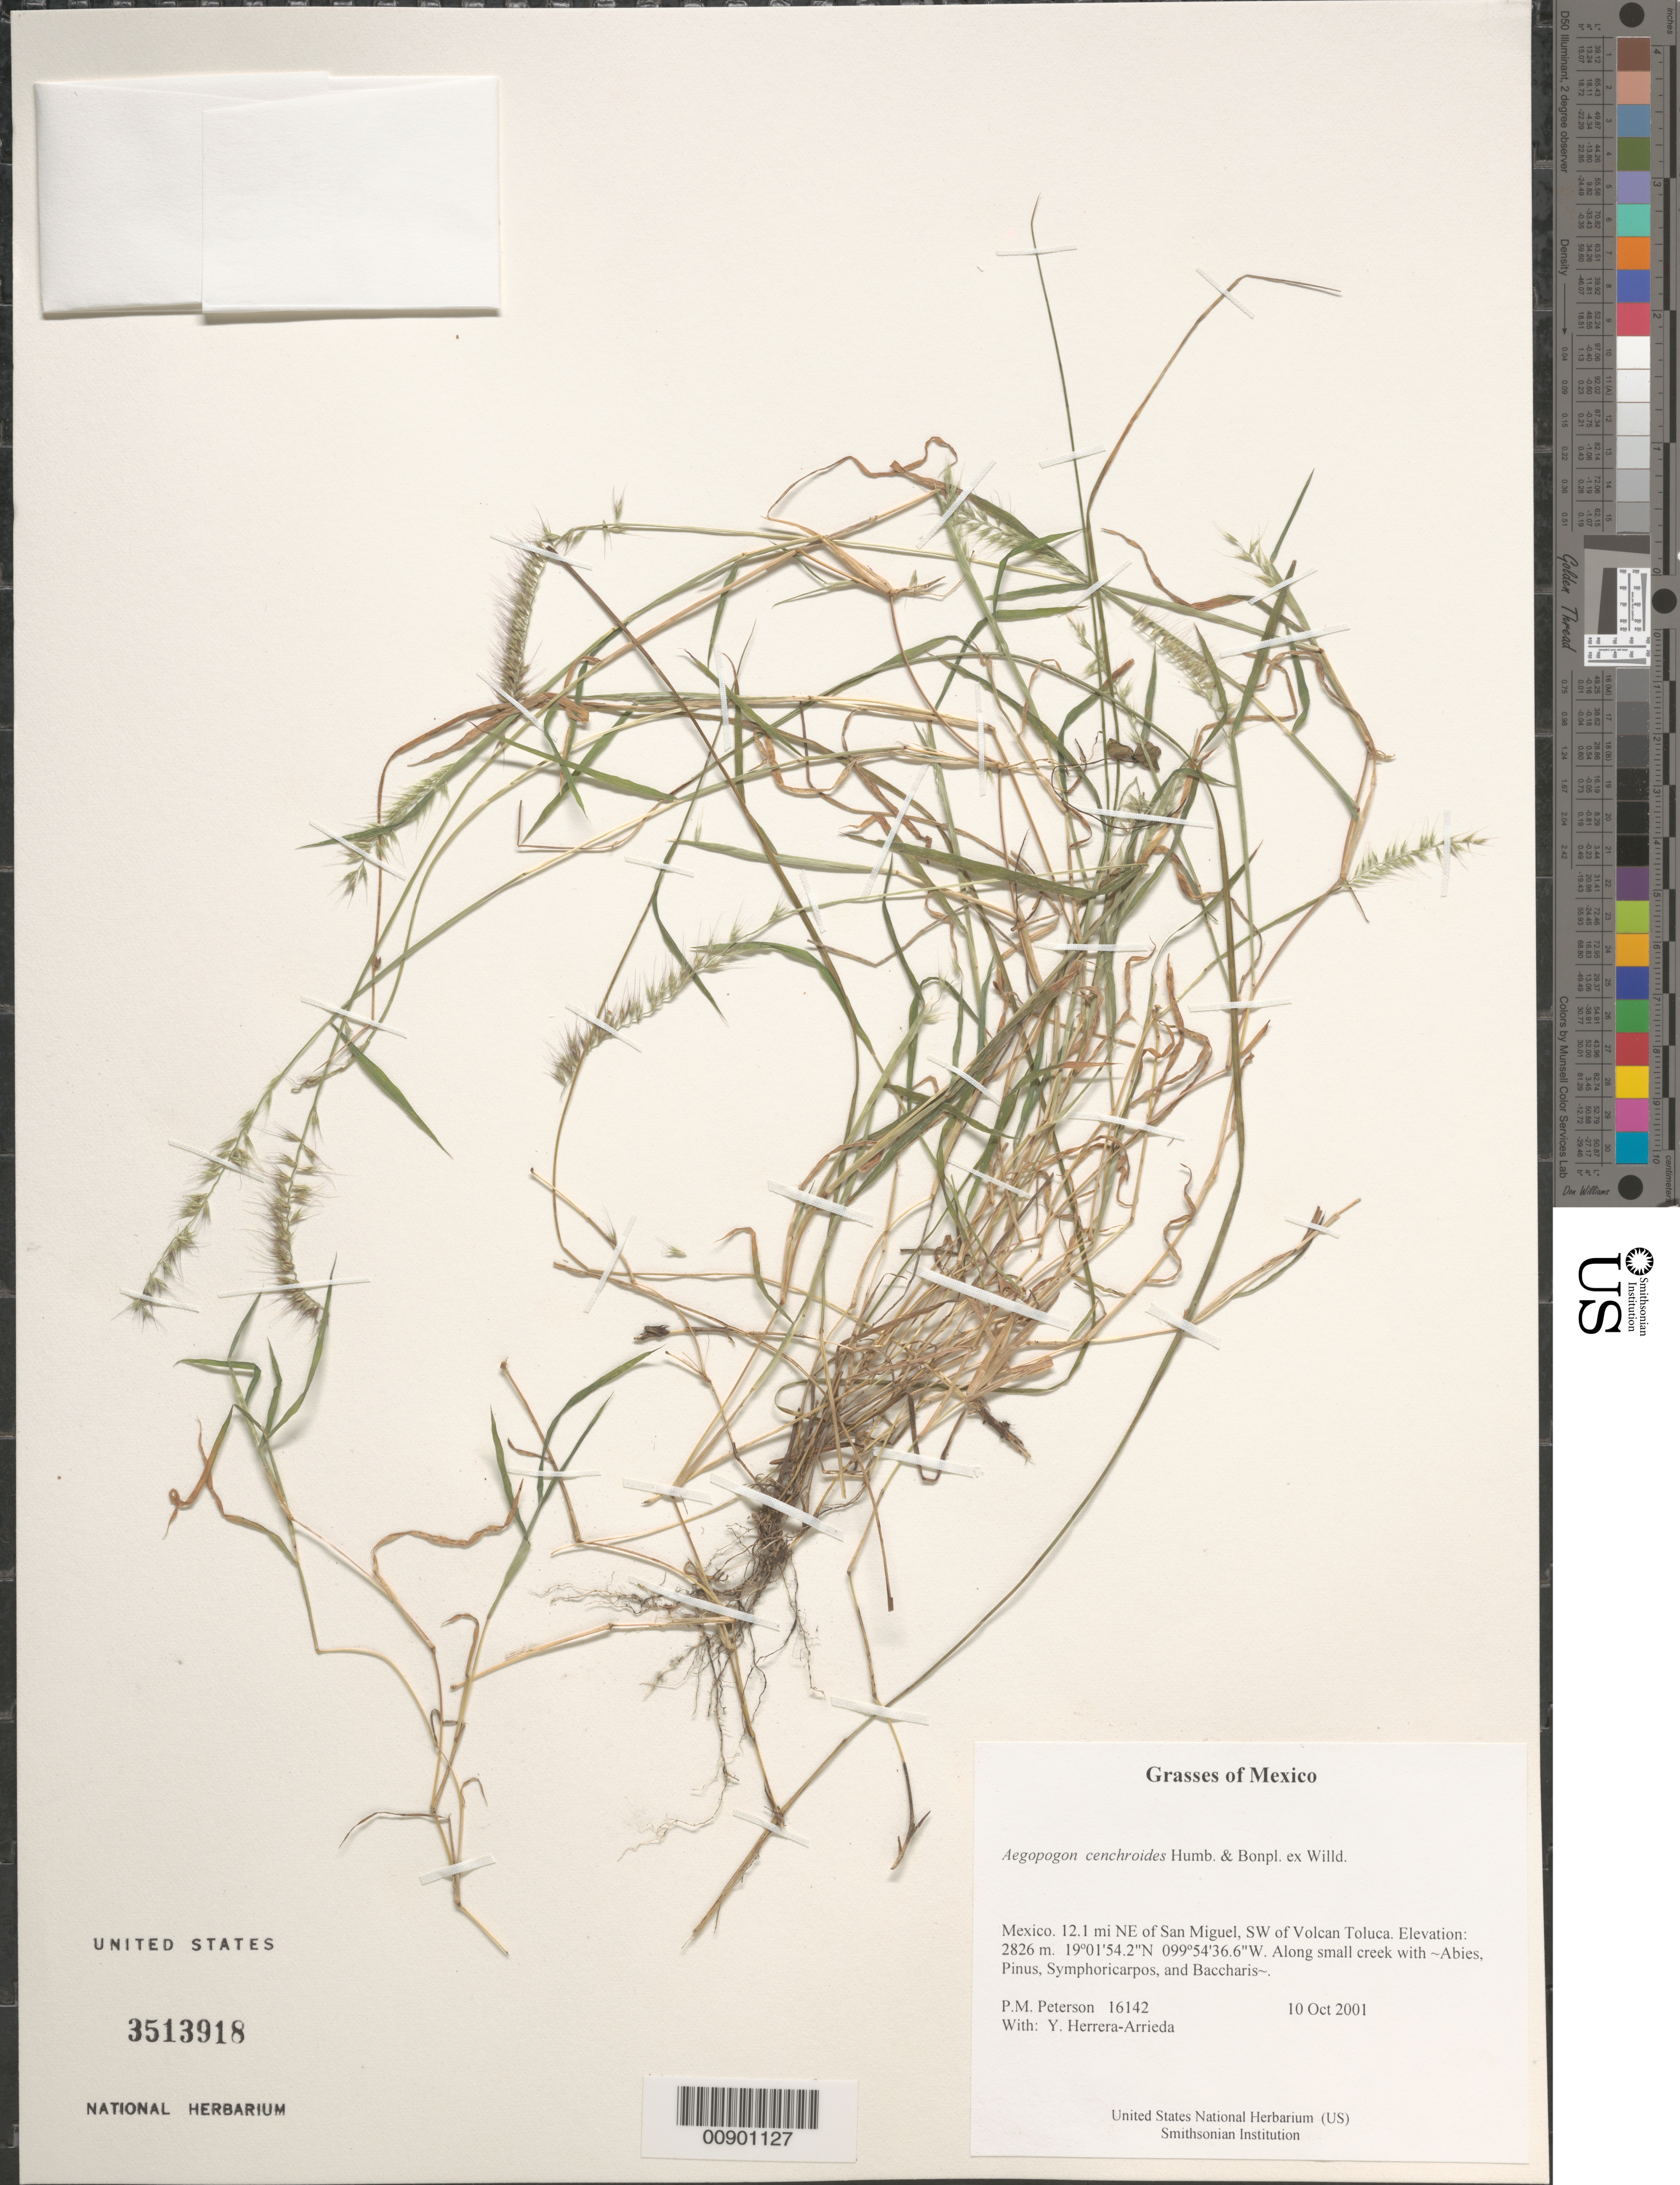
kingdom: Plantae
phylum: Tracheophyta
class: Liliopsida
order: Poales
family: Poaceae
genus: Muhlenbergia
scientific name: Muhlenbergia cenchroides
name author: (Humb. & Bonpl. ex Willd.) P.M. Peterson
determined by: Peterson, Paul M., (BOT), Smithsonian Institution - National Museum of Natural History (UNITED STATES)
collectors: P. M. Peterson & Y. Herrera Arrieta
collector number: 16142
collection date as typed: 10 Oct 2001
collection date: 2001-10-10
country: Mexico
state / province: México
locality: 12.1 mi NE of San Miguel, SW of Volcan Toluca.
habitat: Along small creek with ~Abies, Pinus, Symphoricarpos, and Baccharis~.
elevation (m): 2826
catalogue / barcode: US 3513918